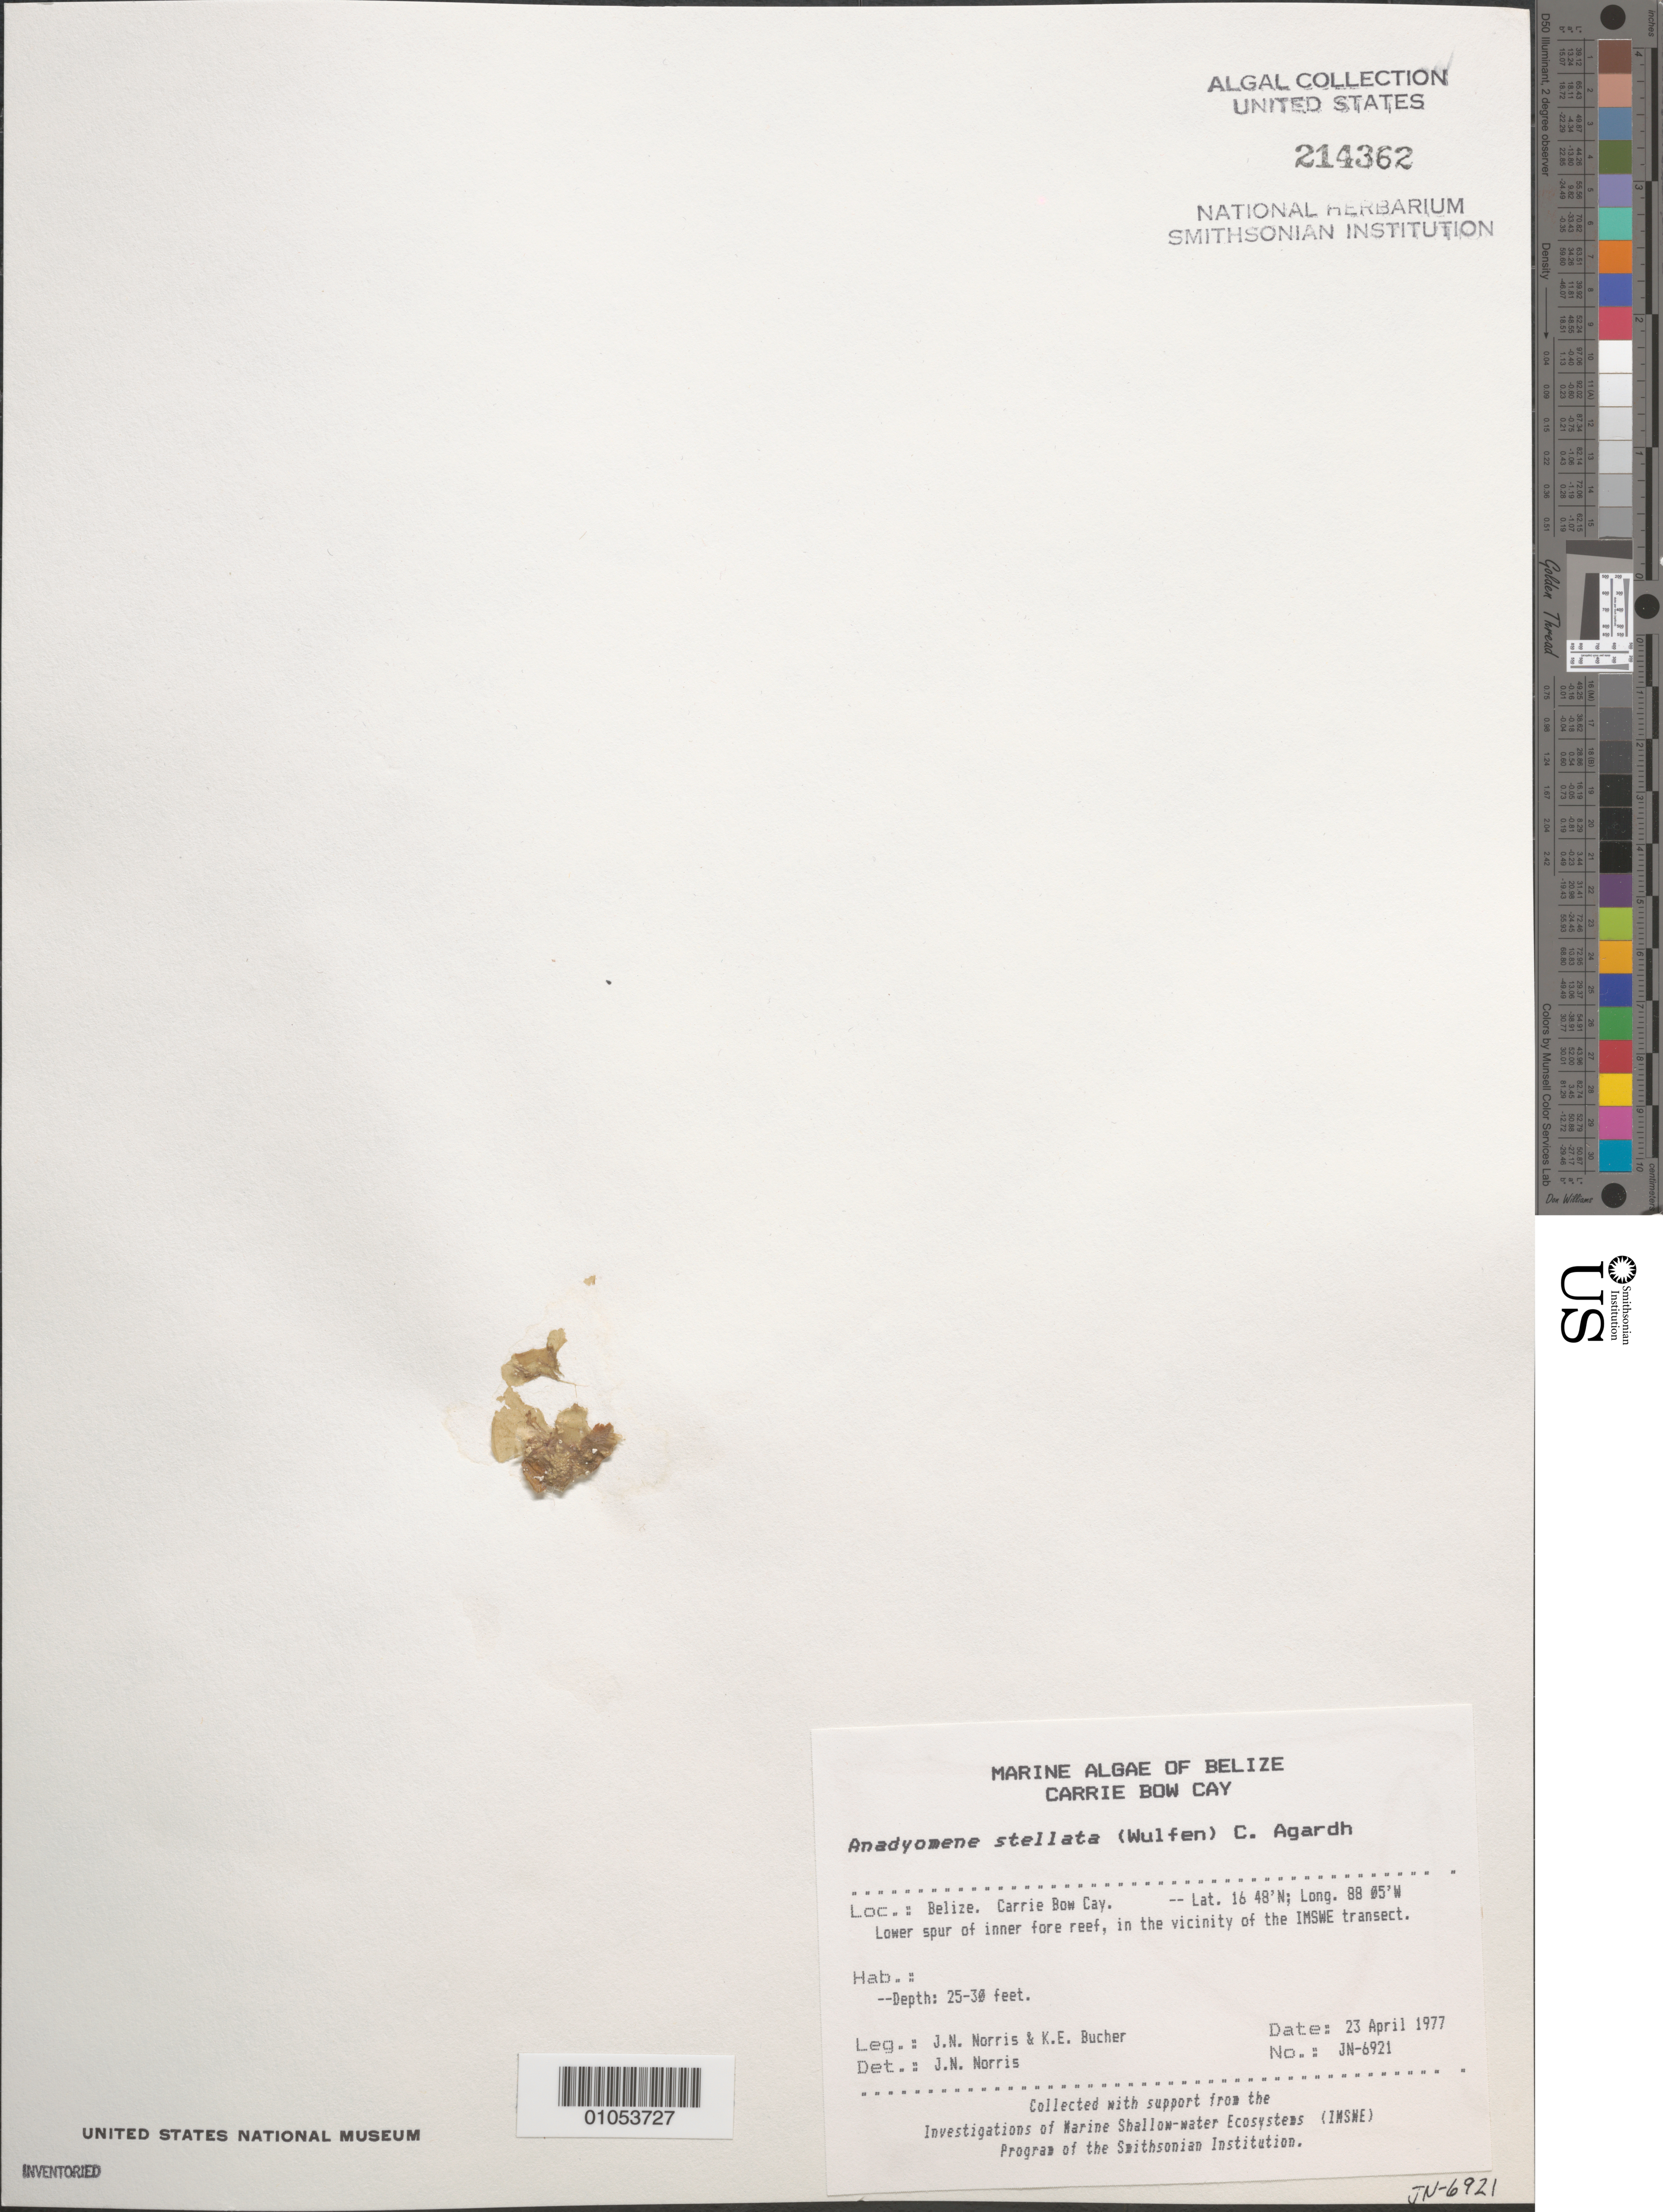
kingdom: Plantae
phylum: Chlorophyta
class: Ulvophyceae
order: Cladophorales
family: Anadyomenaceae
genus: Anadyomene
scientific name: Anadyomene stellata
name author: (Wulfen) C. Agardh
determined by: Norris, James N.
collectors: J. N. Norris & K. E. Bucher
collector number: JN-6921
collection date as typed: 23 Apr 1977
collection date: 1977-04-23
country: Belize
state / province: Stann Creek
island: Carrie Bow Cay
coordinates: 16 48'N, 88 05'W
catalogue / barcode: US 214362